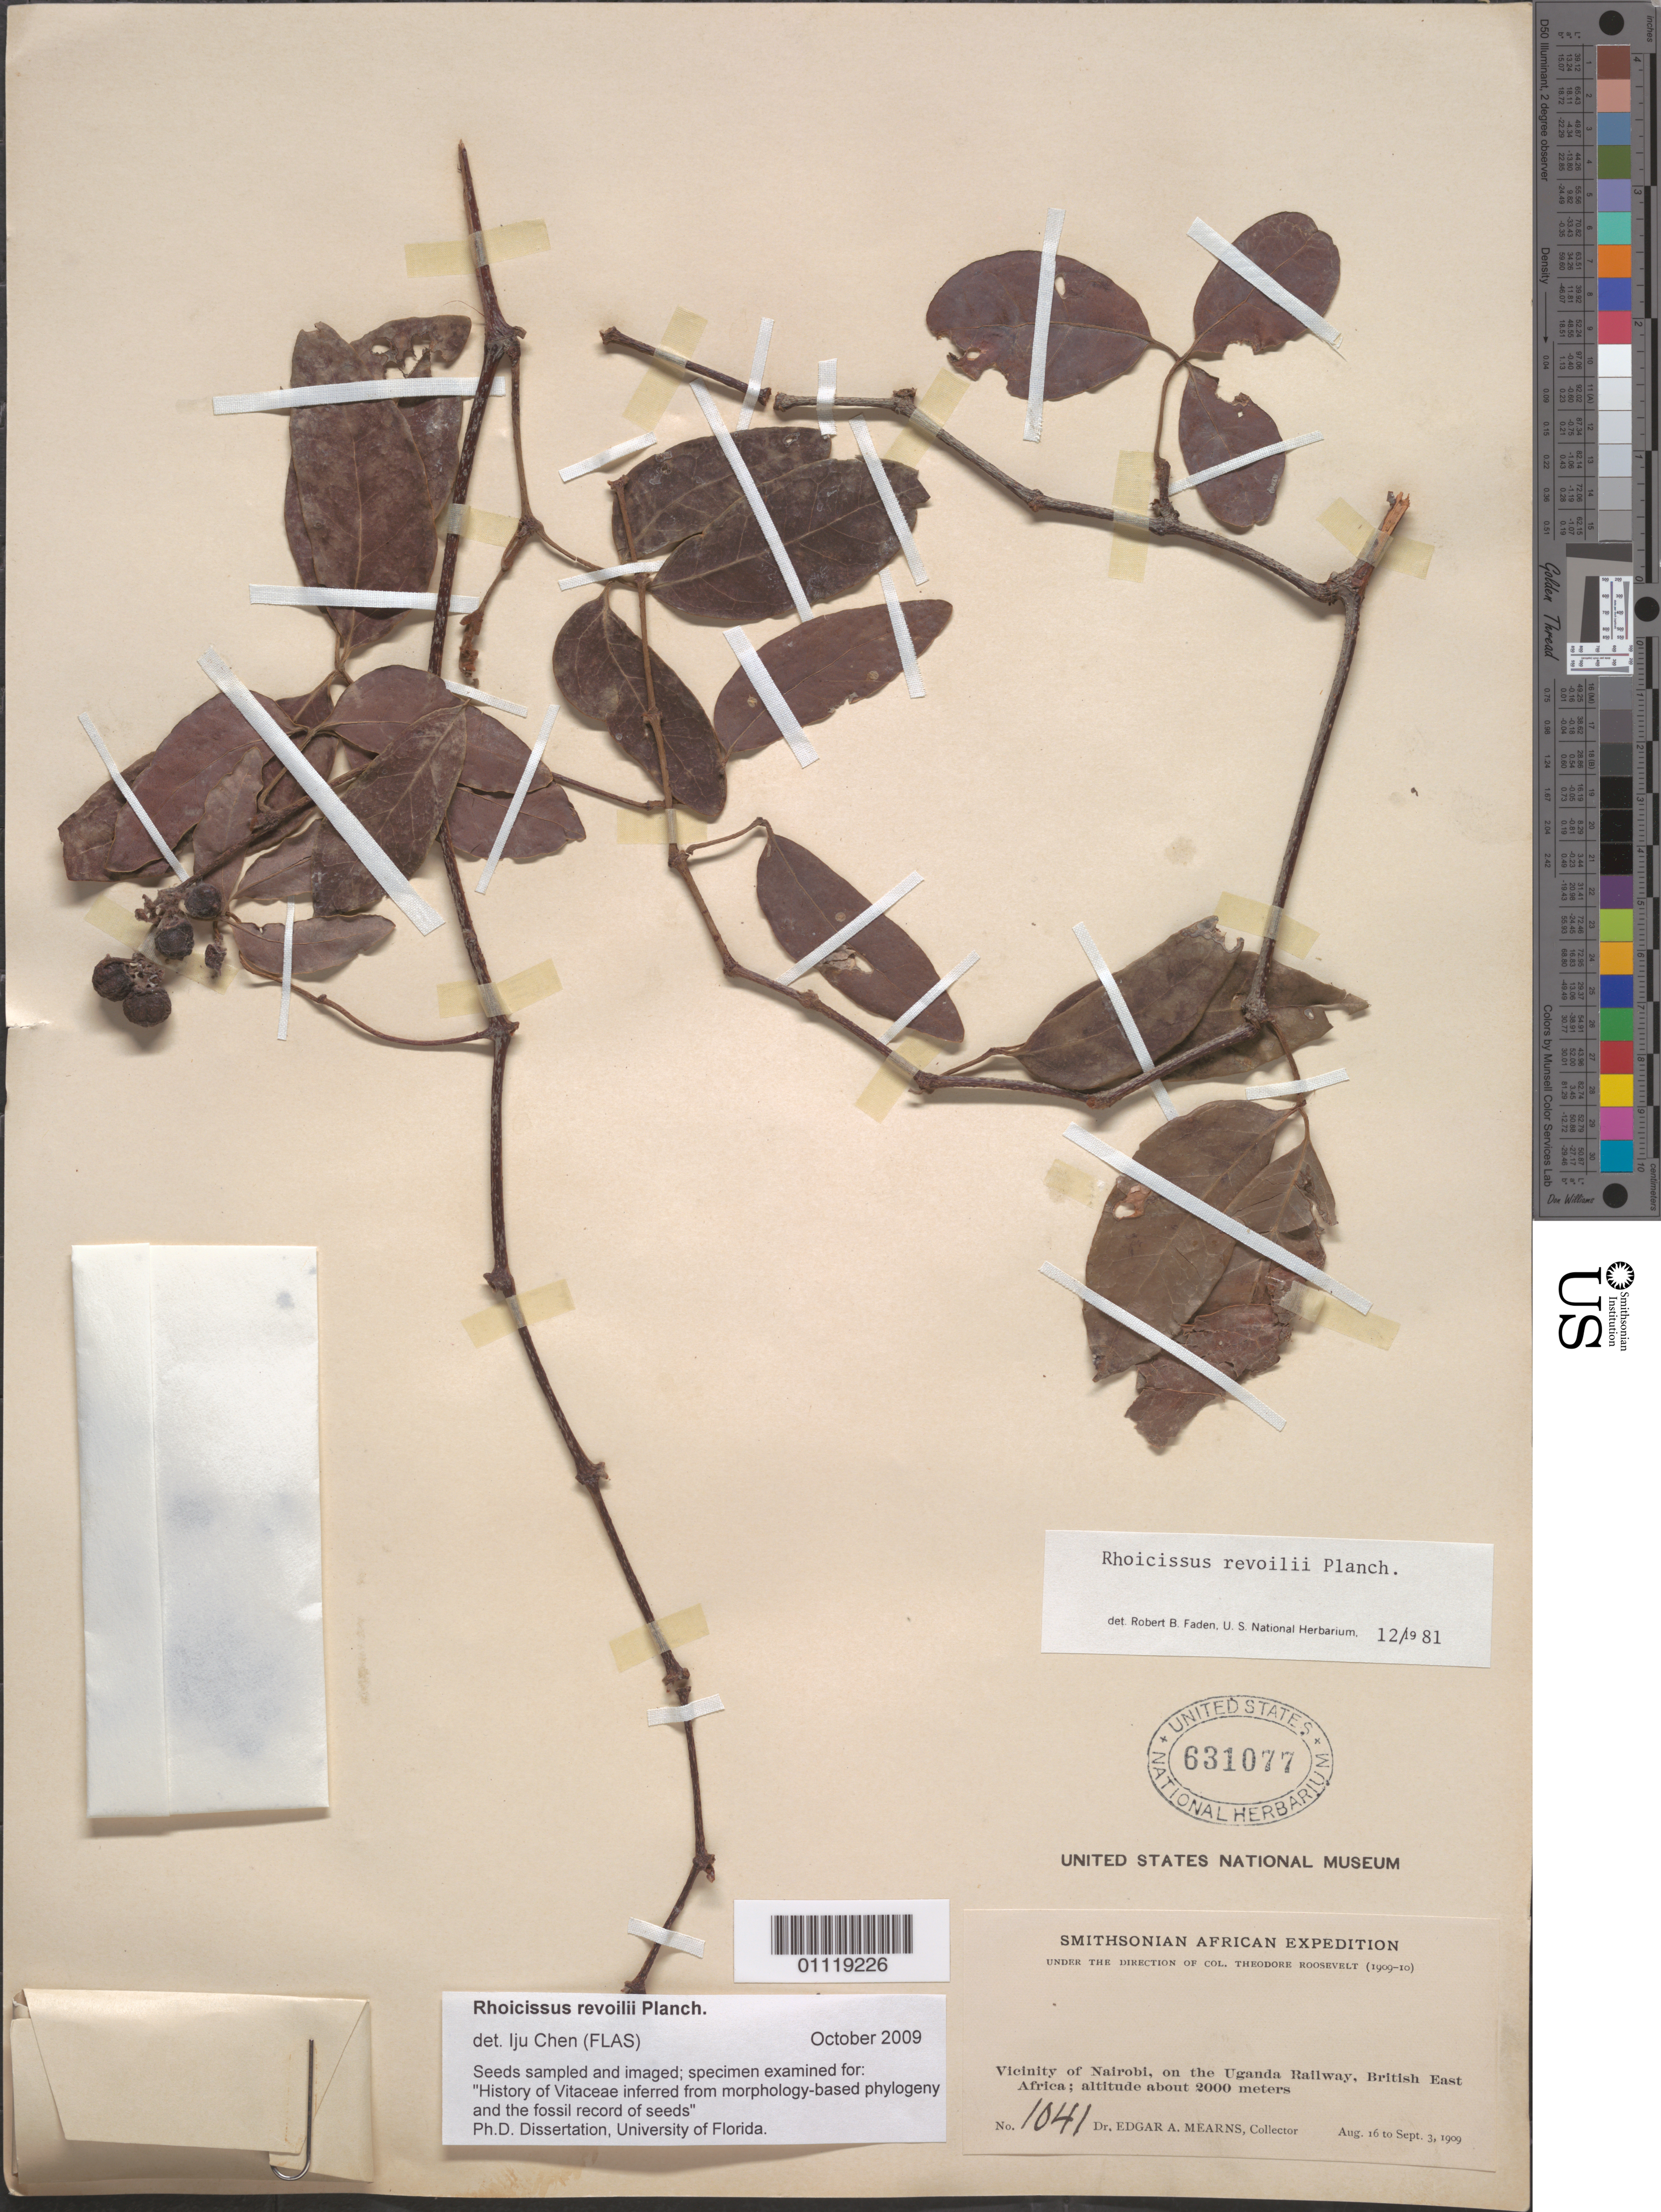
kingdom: Plantae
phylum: Tracheophyta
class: Magnoliopsida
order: Vitales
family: Vitaceae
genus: Rhoicissus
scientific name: Rhoicissus revoilii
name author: Planch.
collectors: E. A. Mearns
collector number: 1041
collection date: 1909-08-16/1909-09-03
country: Uganda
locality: Vicinity of Nairobi, on the Uganda Railway, British E Africa.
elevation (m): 2000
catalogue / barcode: US 631077